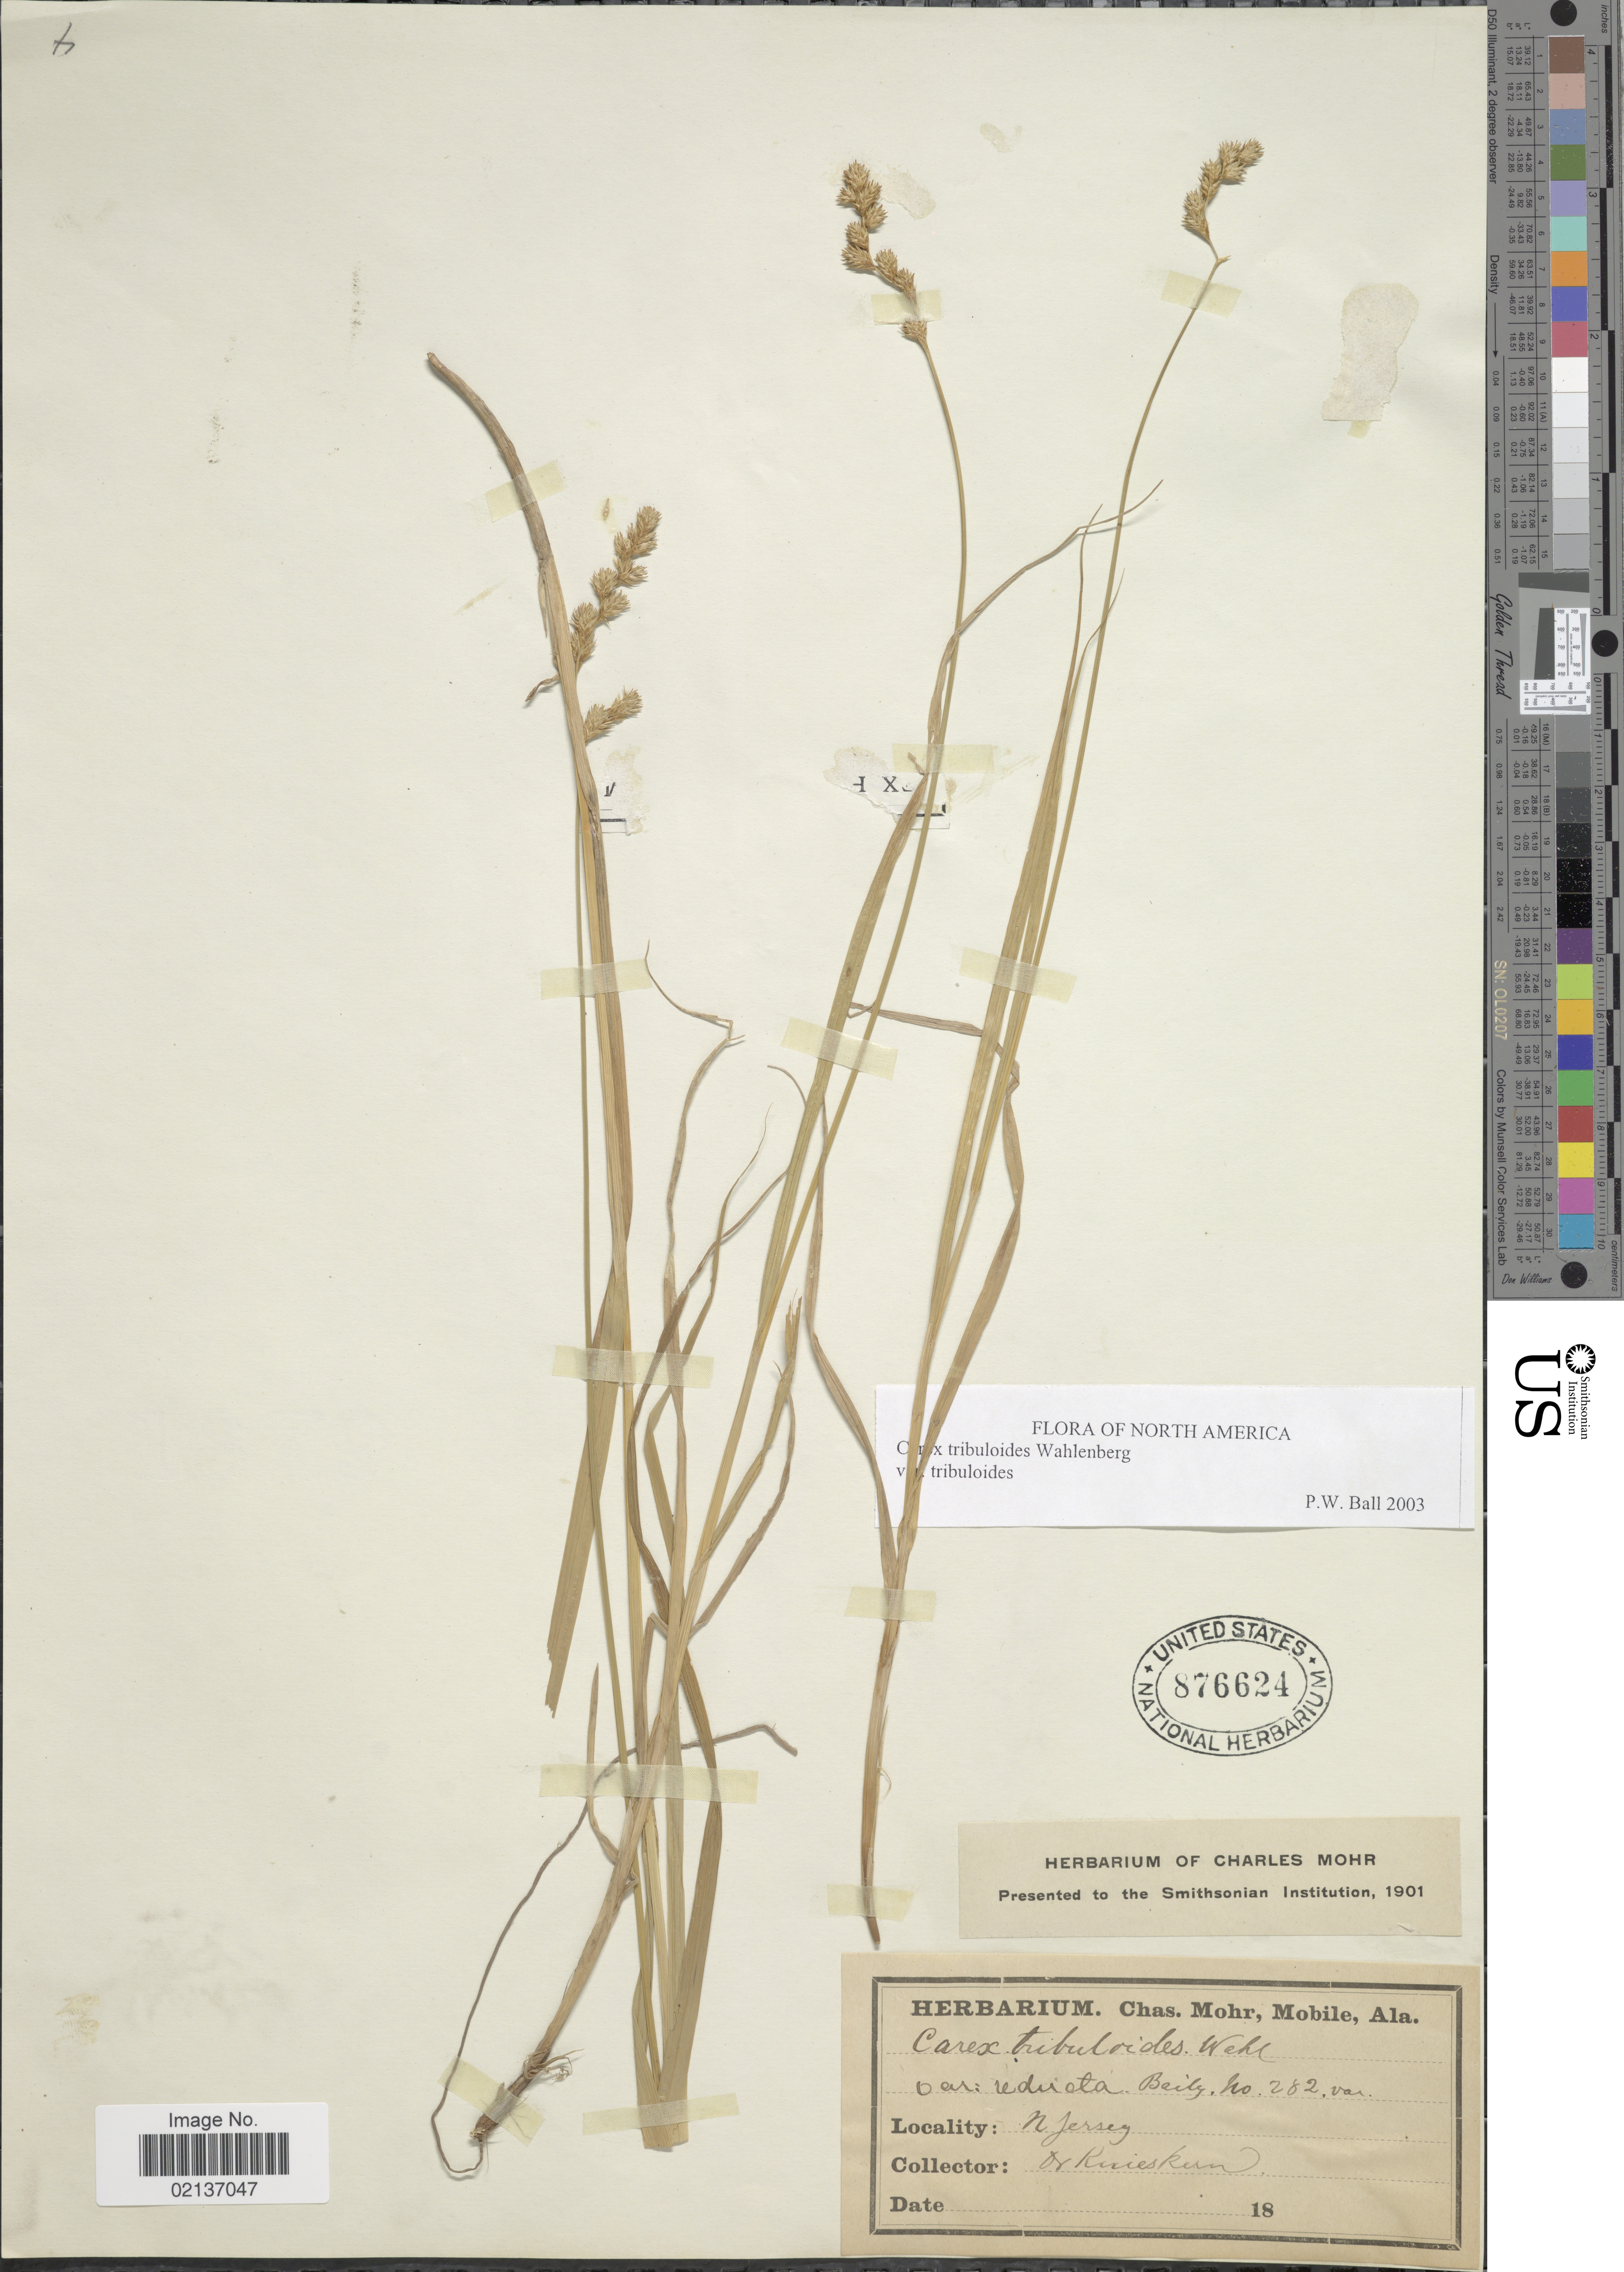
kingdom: Plantae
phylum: Tracheophyta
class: Liliopsida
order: Poales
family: Cyperaceae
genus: Carex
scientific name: Carex tribuloides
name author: Wahlenb.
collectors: Knieskern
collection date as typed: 18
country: United States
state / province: New Jersey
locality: N. Jersey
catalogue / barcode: US 876624